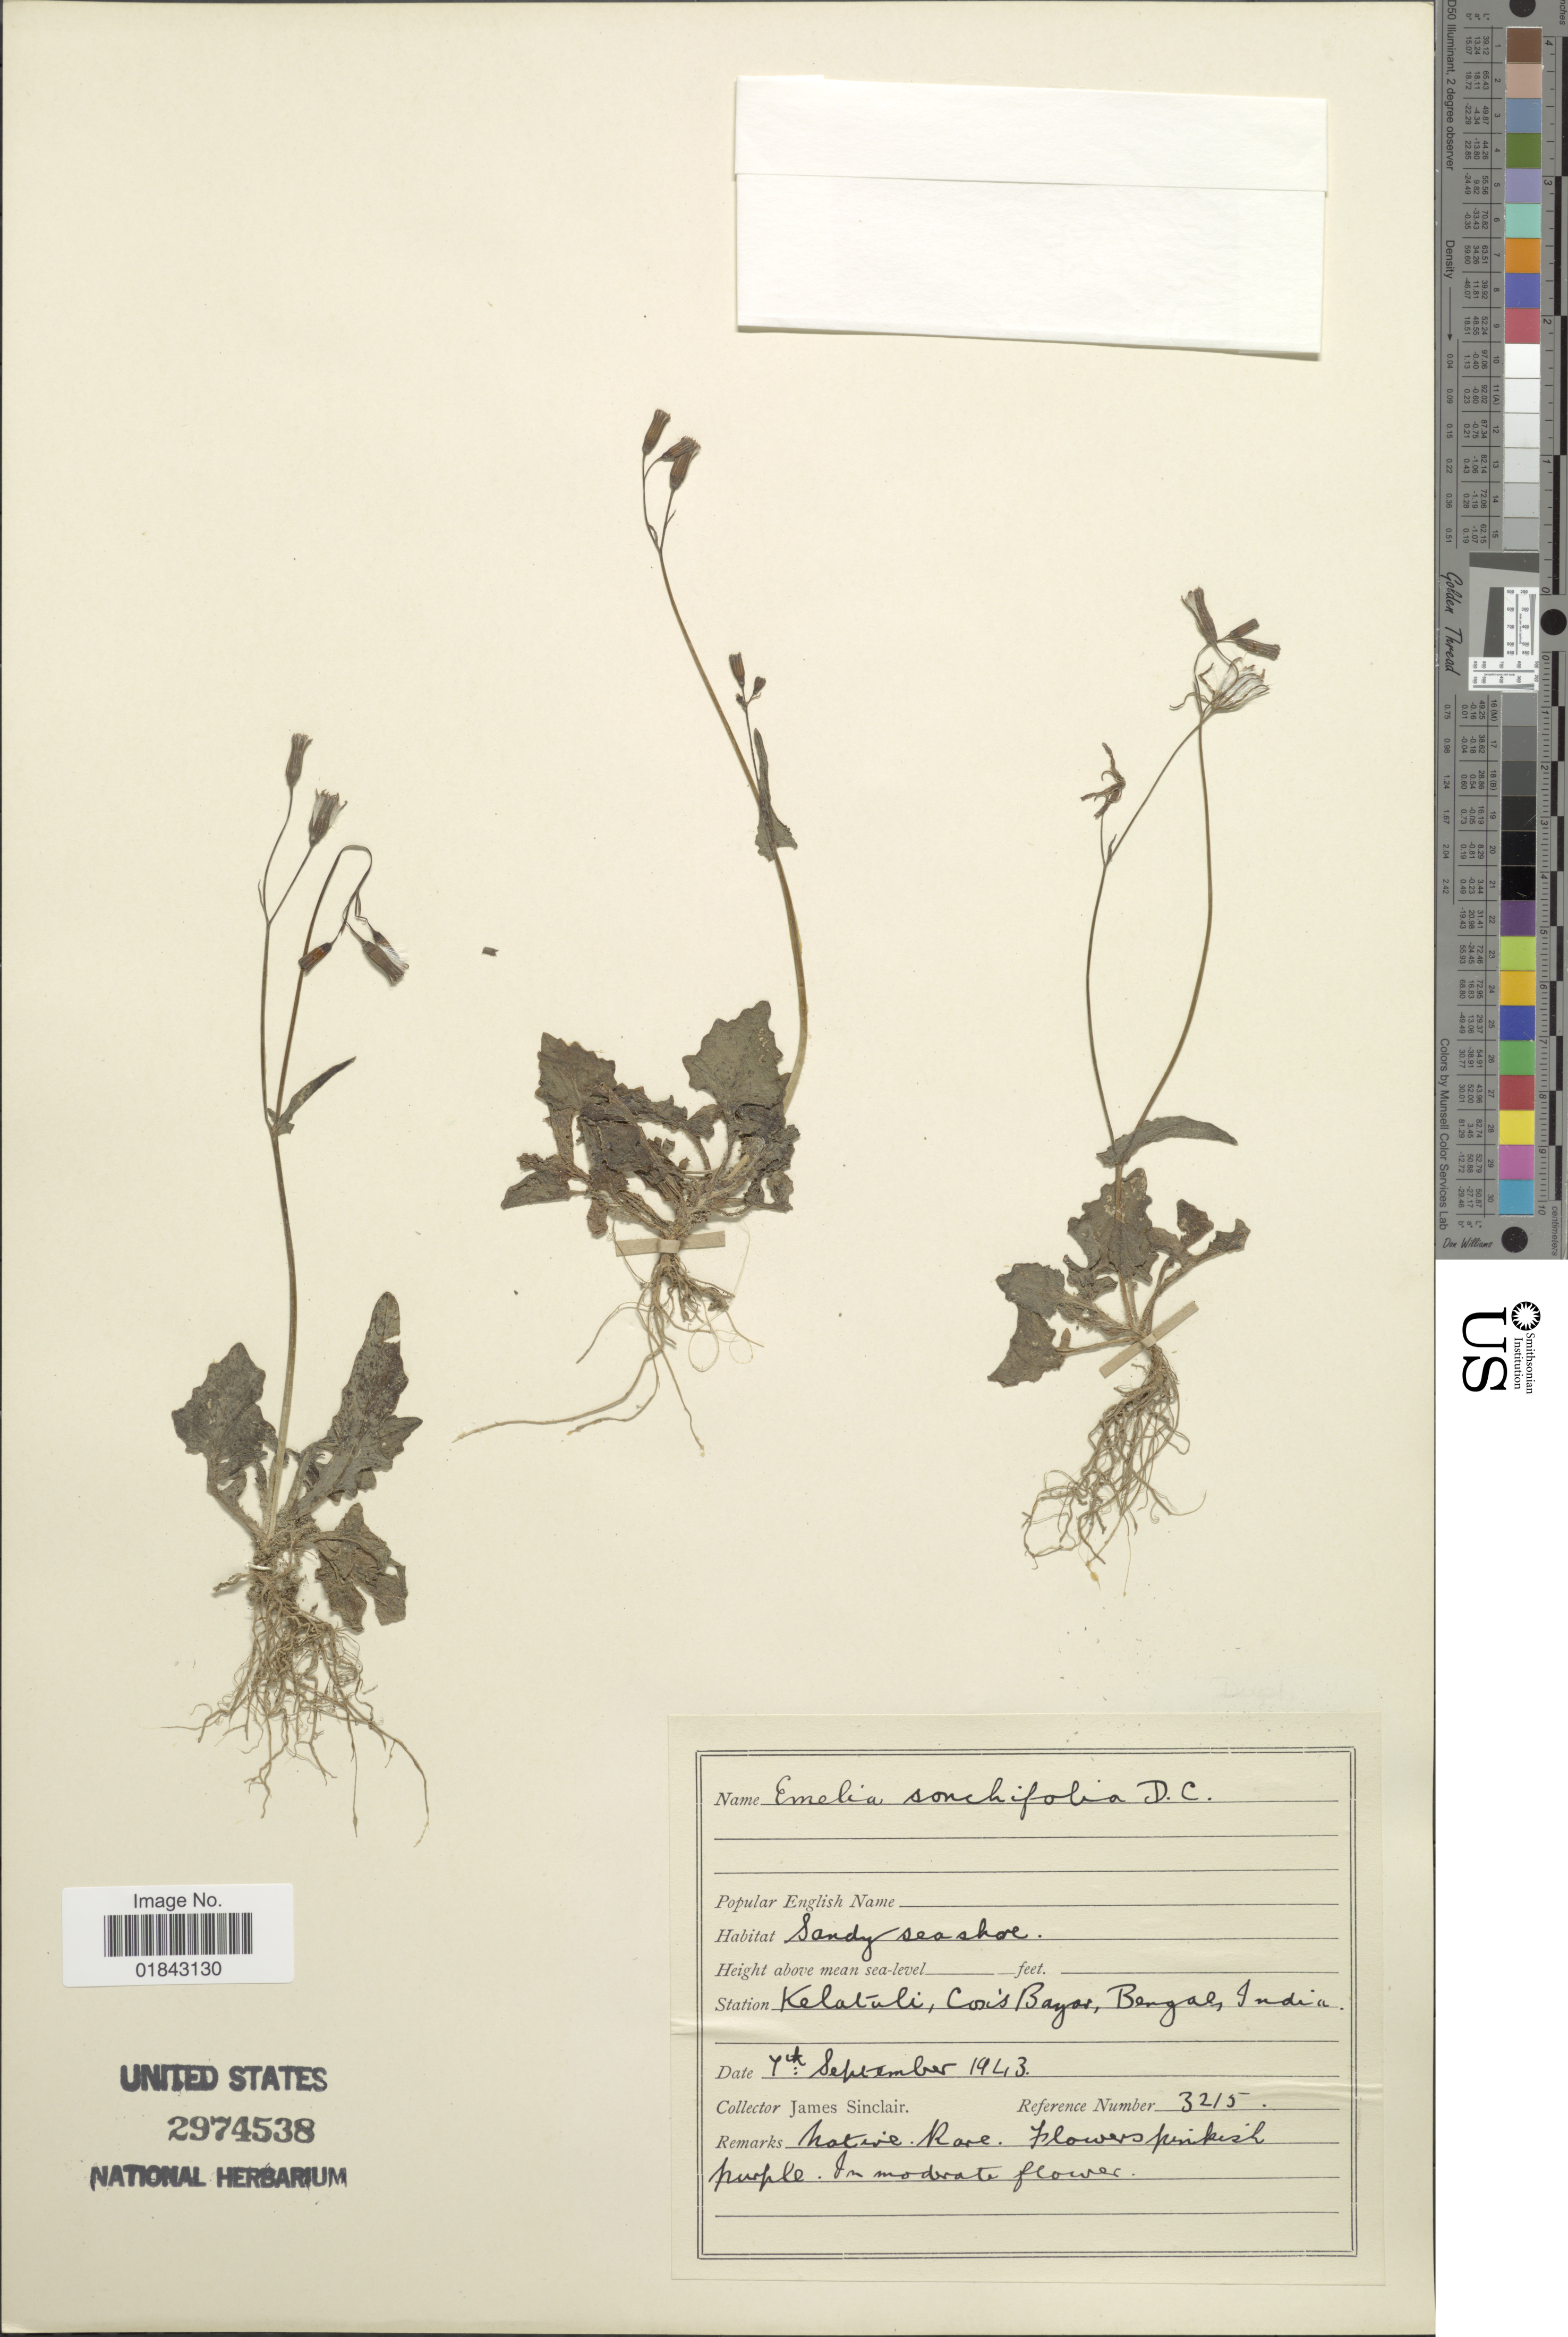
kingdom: Plantae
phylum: Tracheophyta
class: Magnoliopsida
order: Asterales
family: Asteraceae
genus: Emilia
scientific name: Emilia sonchifolia var. sonchifolia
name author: (L.) DC.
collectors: J. Sinclair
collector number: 3215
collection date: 1943-09-07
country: Bangladesh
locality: Kelatuli, Cox's Bazar, Bengal.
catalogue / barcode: US 2974538